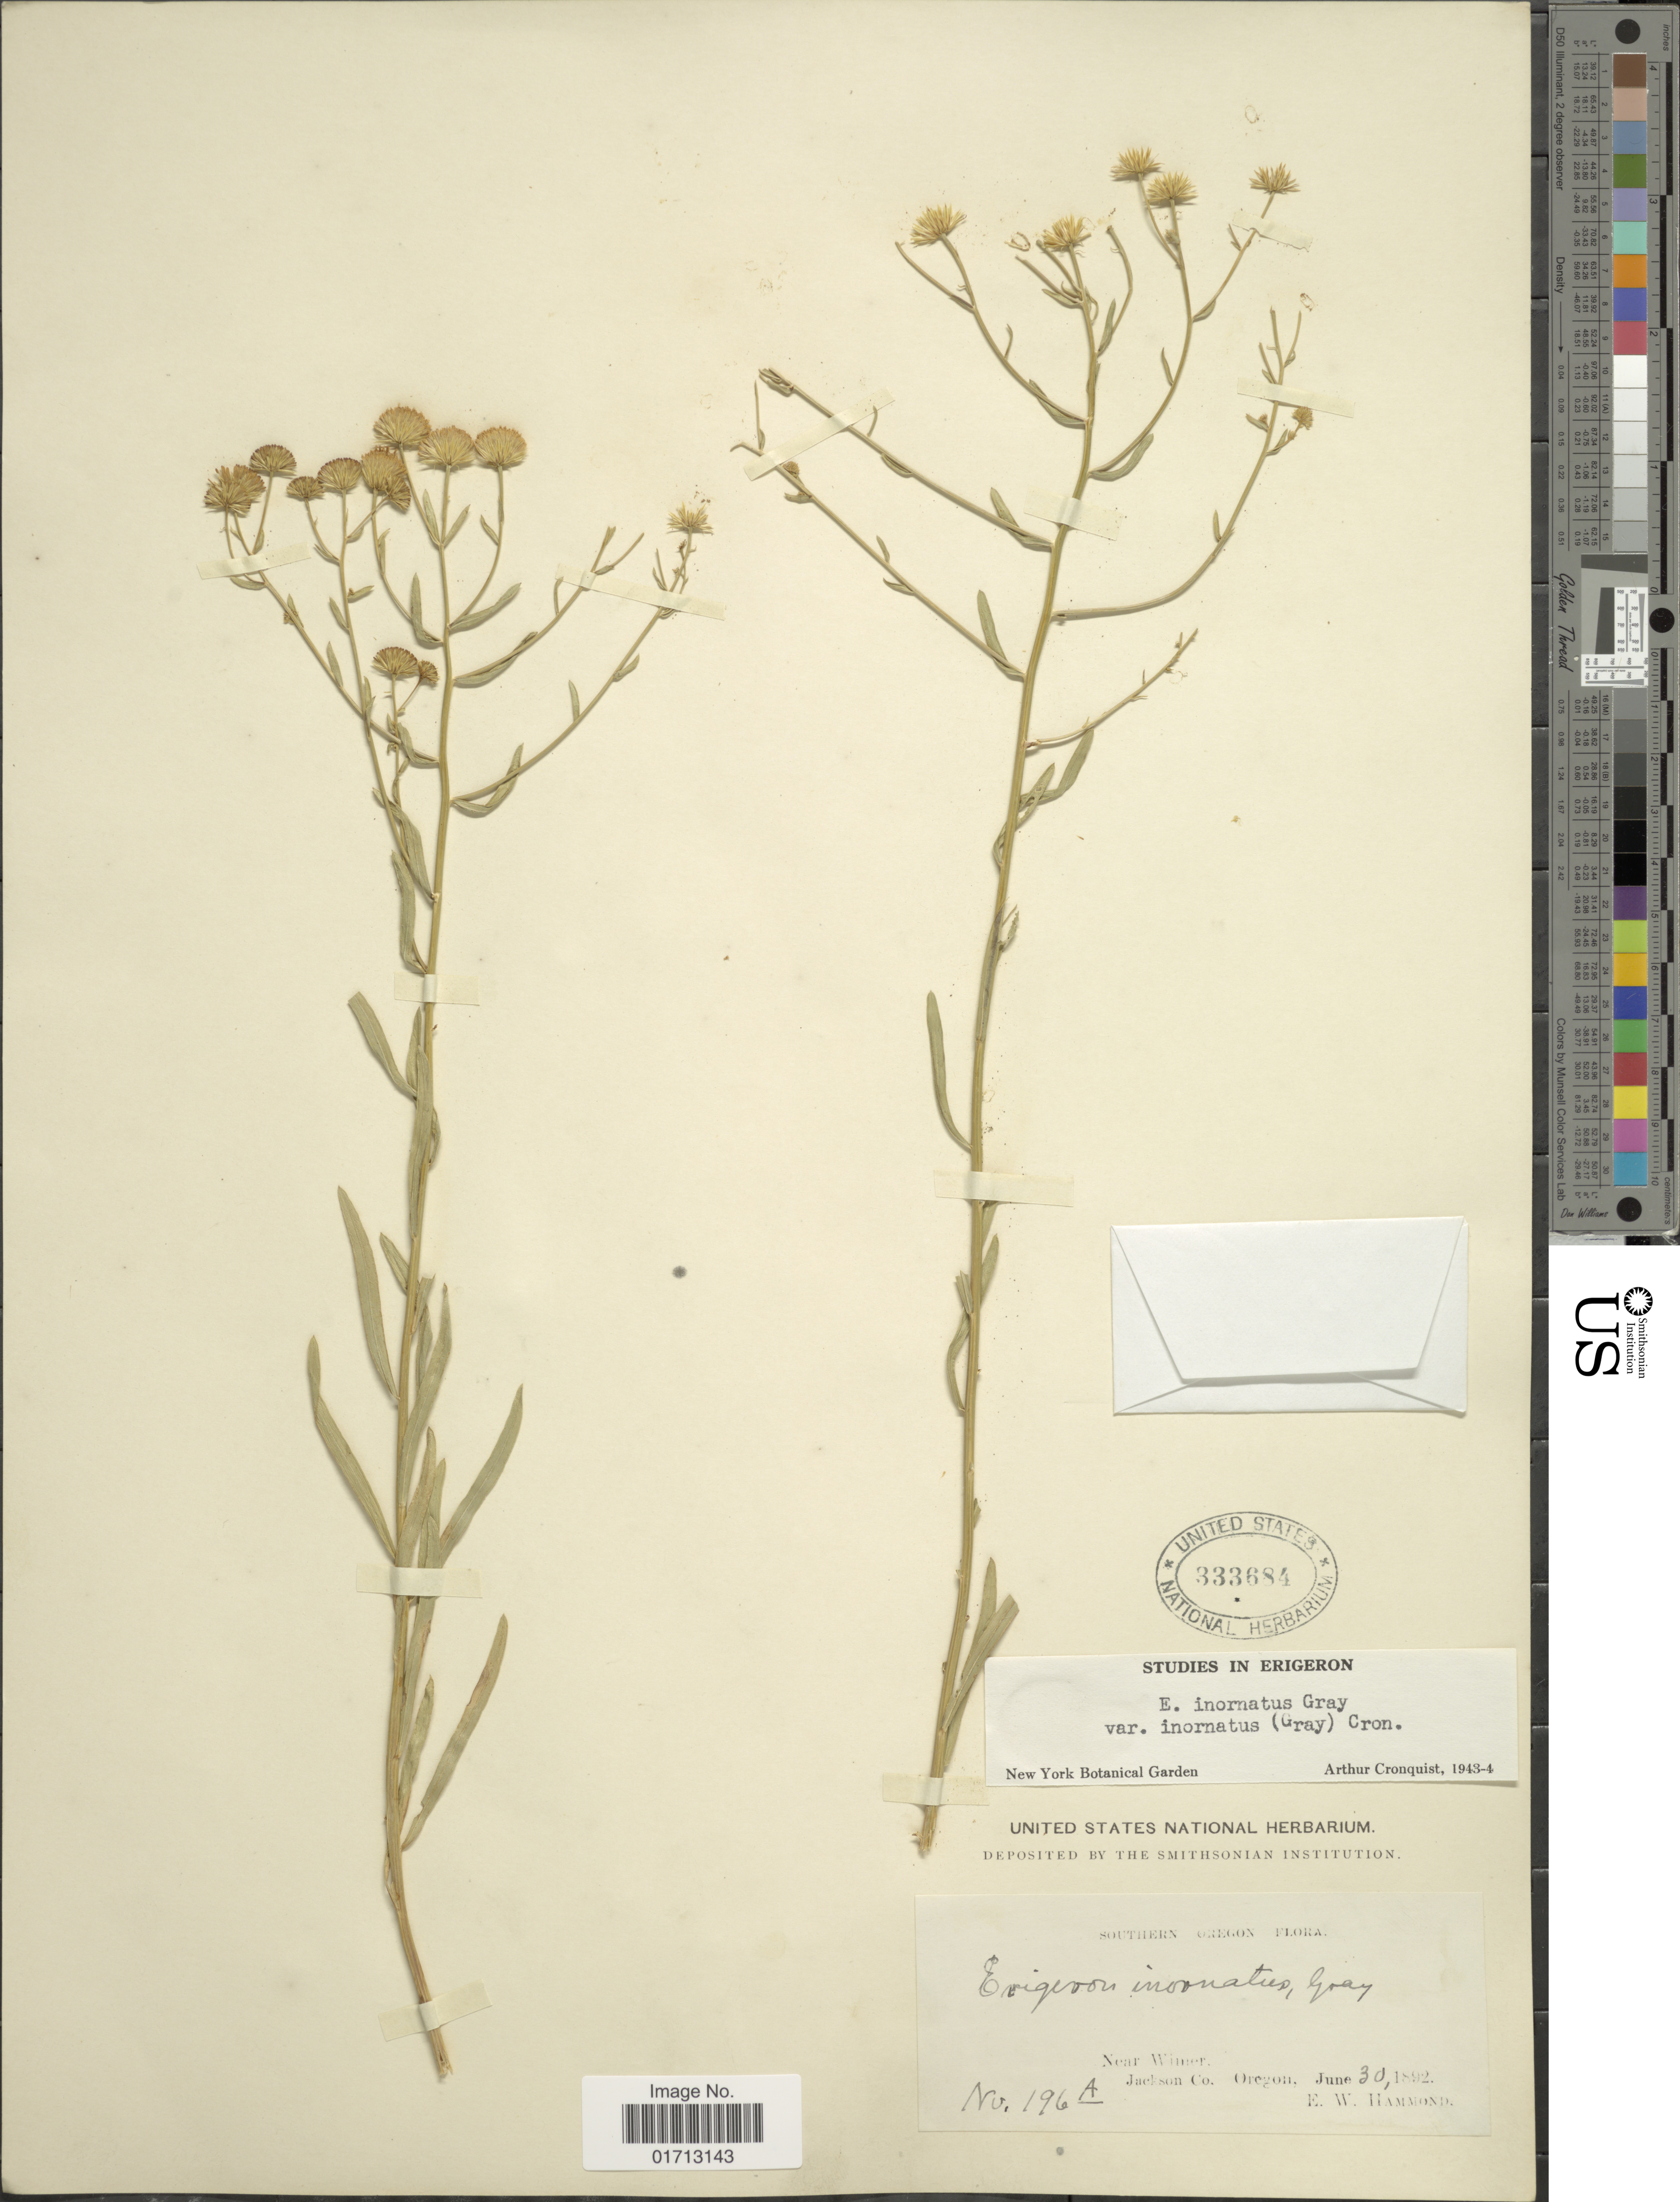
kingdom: Plantae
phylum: Tracheophyta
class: Magnoliopsida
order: Asterales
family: Asteraceae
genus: Erigeron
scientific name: Erigeron inornatus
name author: (A. Gray) A. Gray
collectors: E. Hammond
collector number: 196A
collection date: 1892-06-30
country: United States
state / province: Oregon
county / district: Jackson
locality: Southern Oregon. Near Wimer. Jackson Co.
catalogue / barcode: US 333684